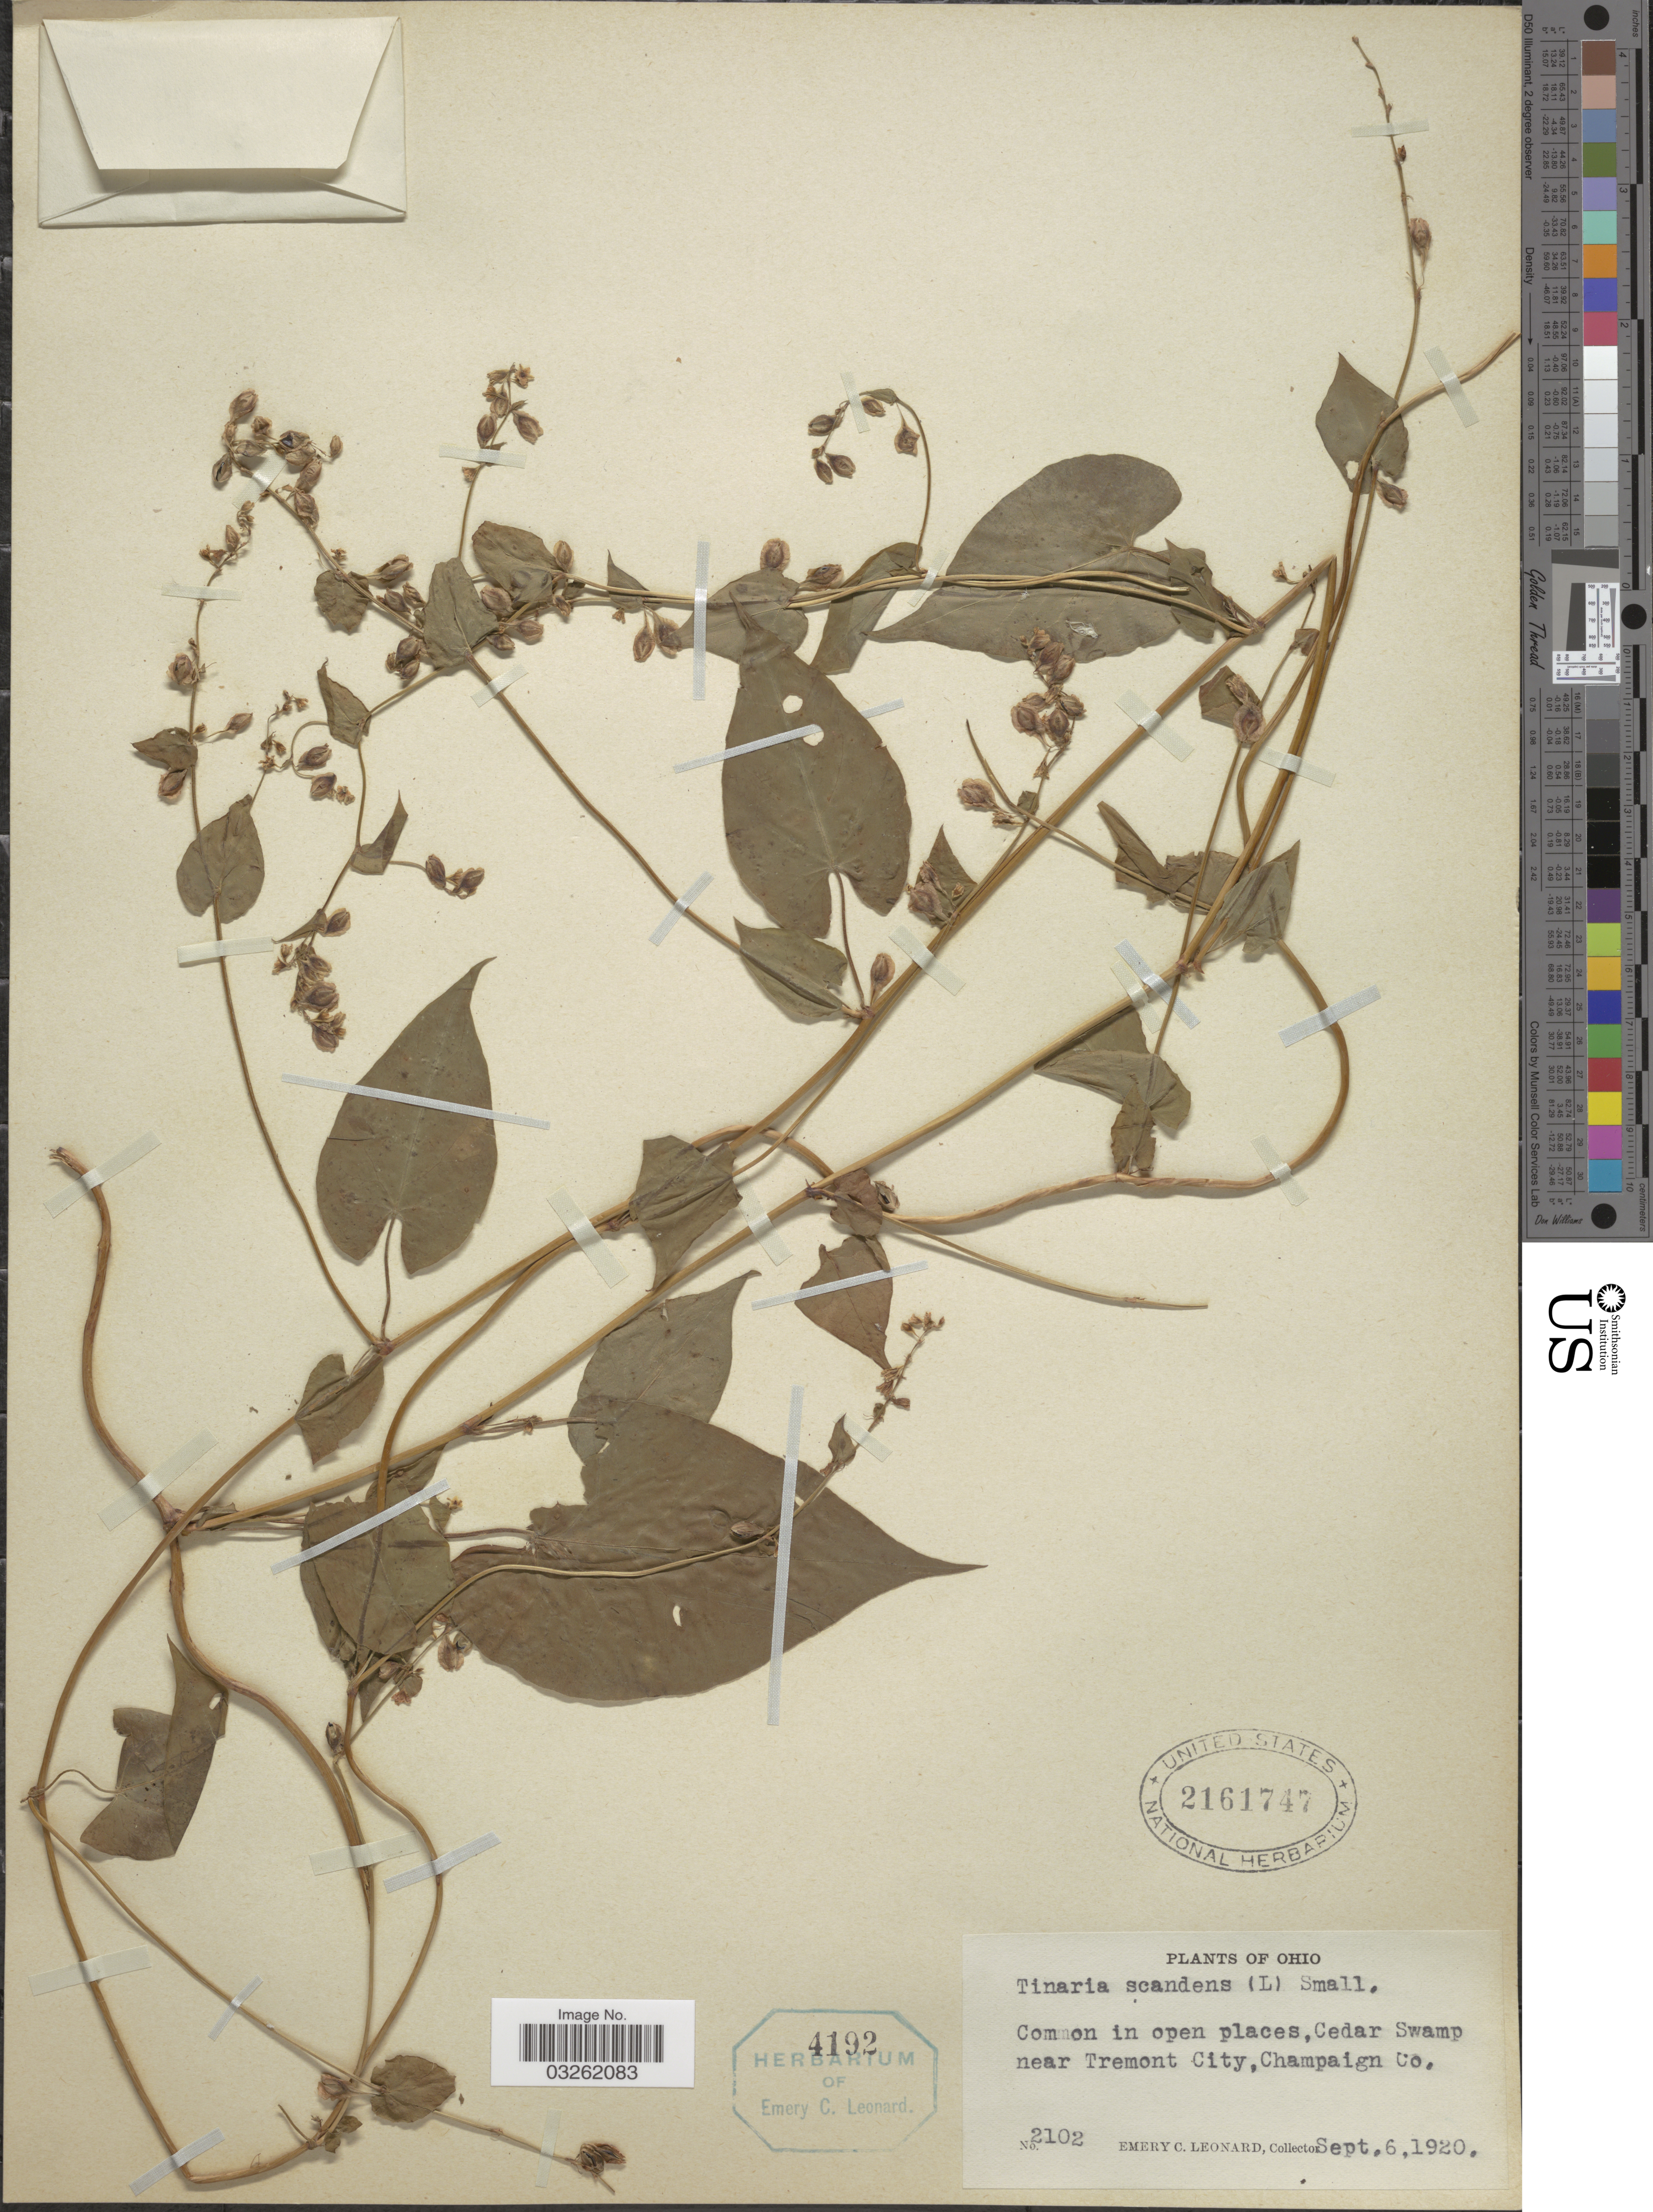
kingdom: Plantae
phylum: Tracheophyta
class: Magnoliopsida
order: Caryophyllales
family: Polygonaceae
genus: Fallopia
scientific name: Fallopia scandens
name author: (L.) Holub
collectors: E. C. Leonard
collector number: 2102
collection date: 1920-09-06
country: United States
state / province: Ohio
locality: Cedar Swamp near Tremont City, Champaign Co.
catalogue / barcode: US 2161747